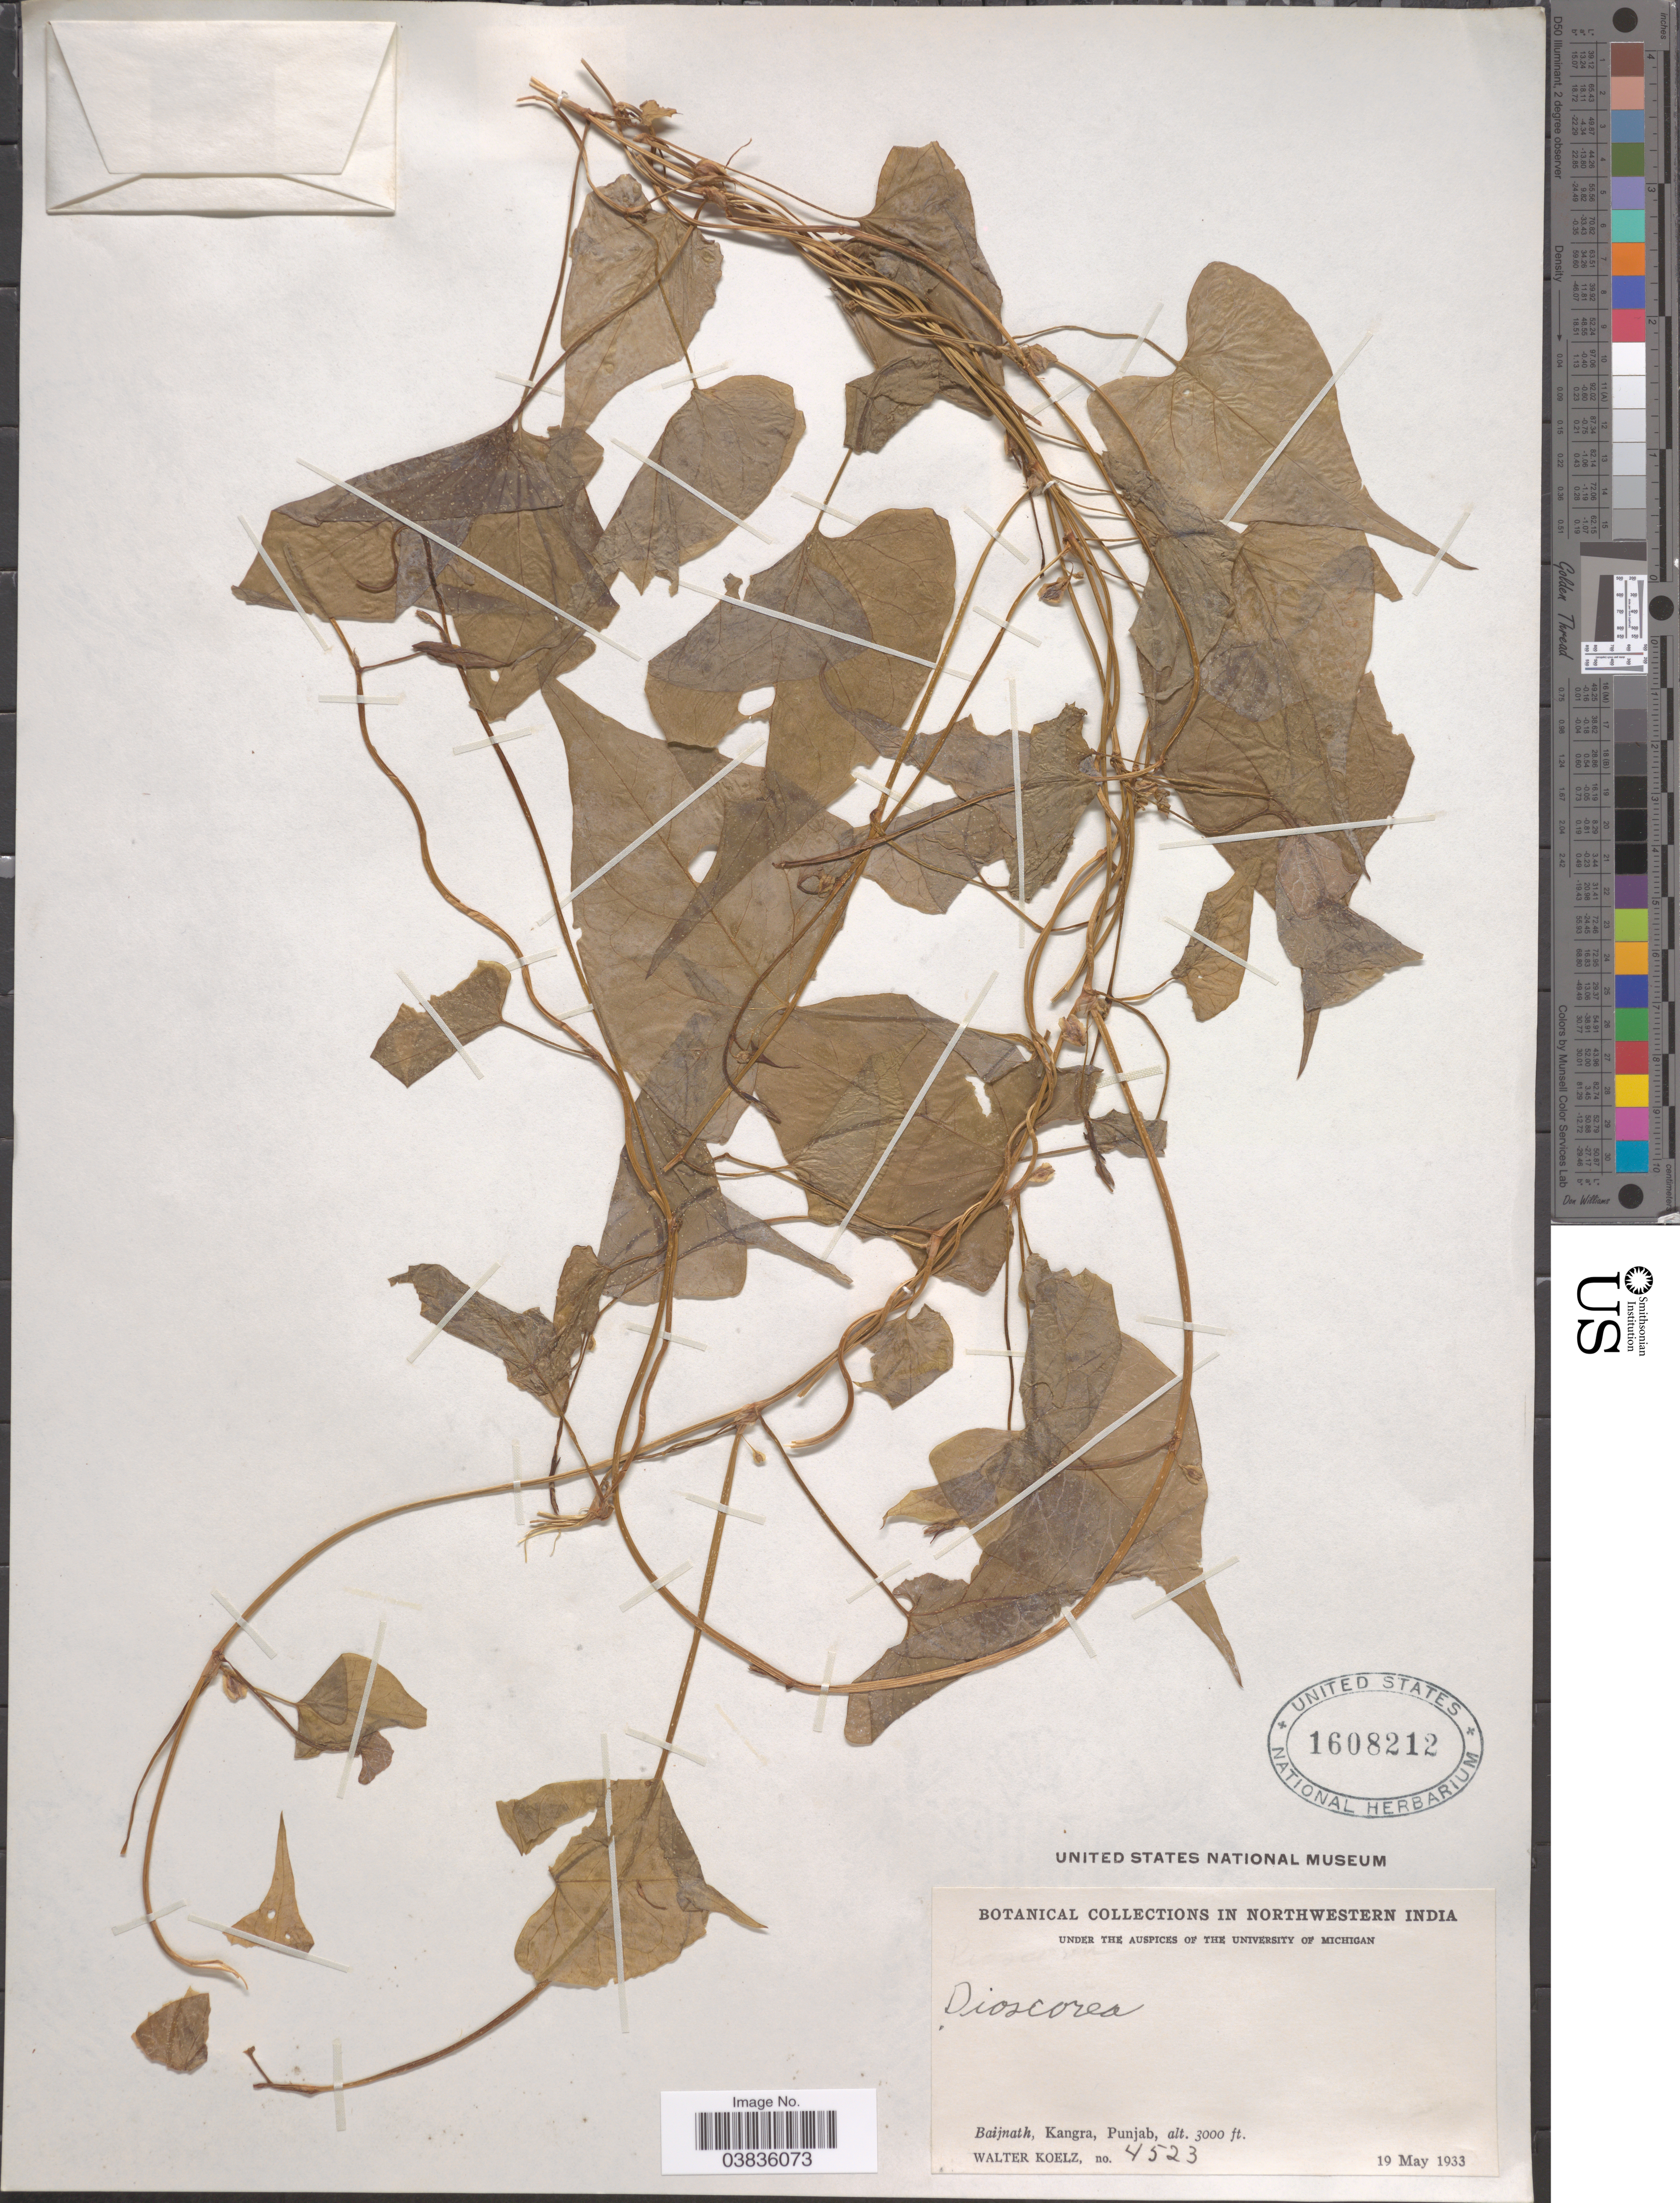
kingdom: Plantae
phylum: Tracheophyta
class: Liliopsida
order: Dioscoreales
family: Dioscoreaceae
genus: Dioscorea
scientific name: Dioscorea sp.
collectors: W. N. Koelz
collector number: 4523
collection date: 1933-05-19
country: India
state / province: Punjab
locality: Northwestern India. Baijnath, Kangra.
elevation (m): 914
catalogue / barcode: US 1608212